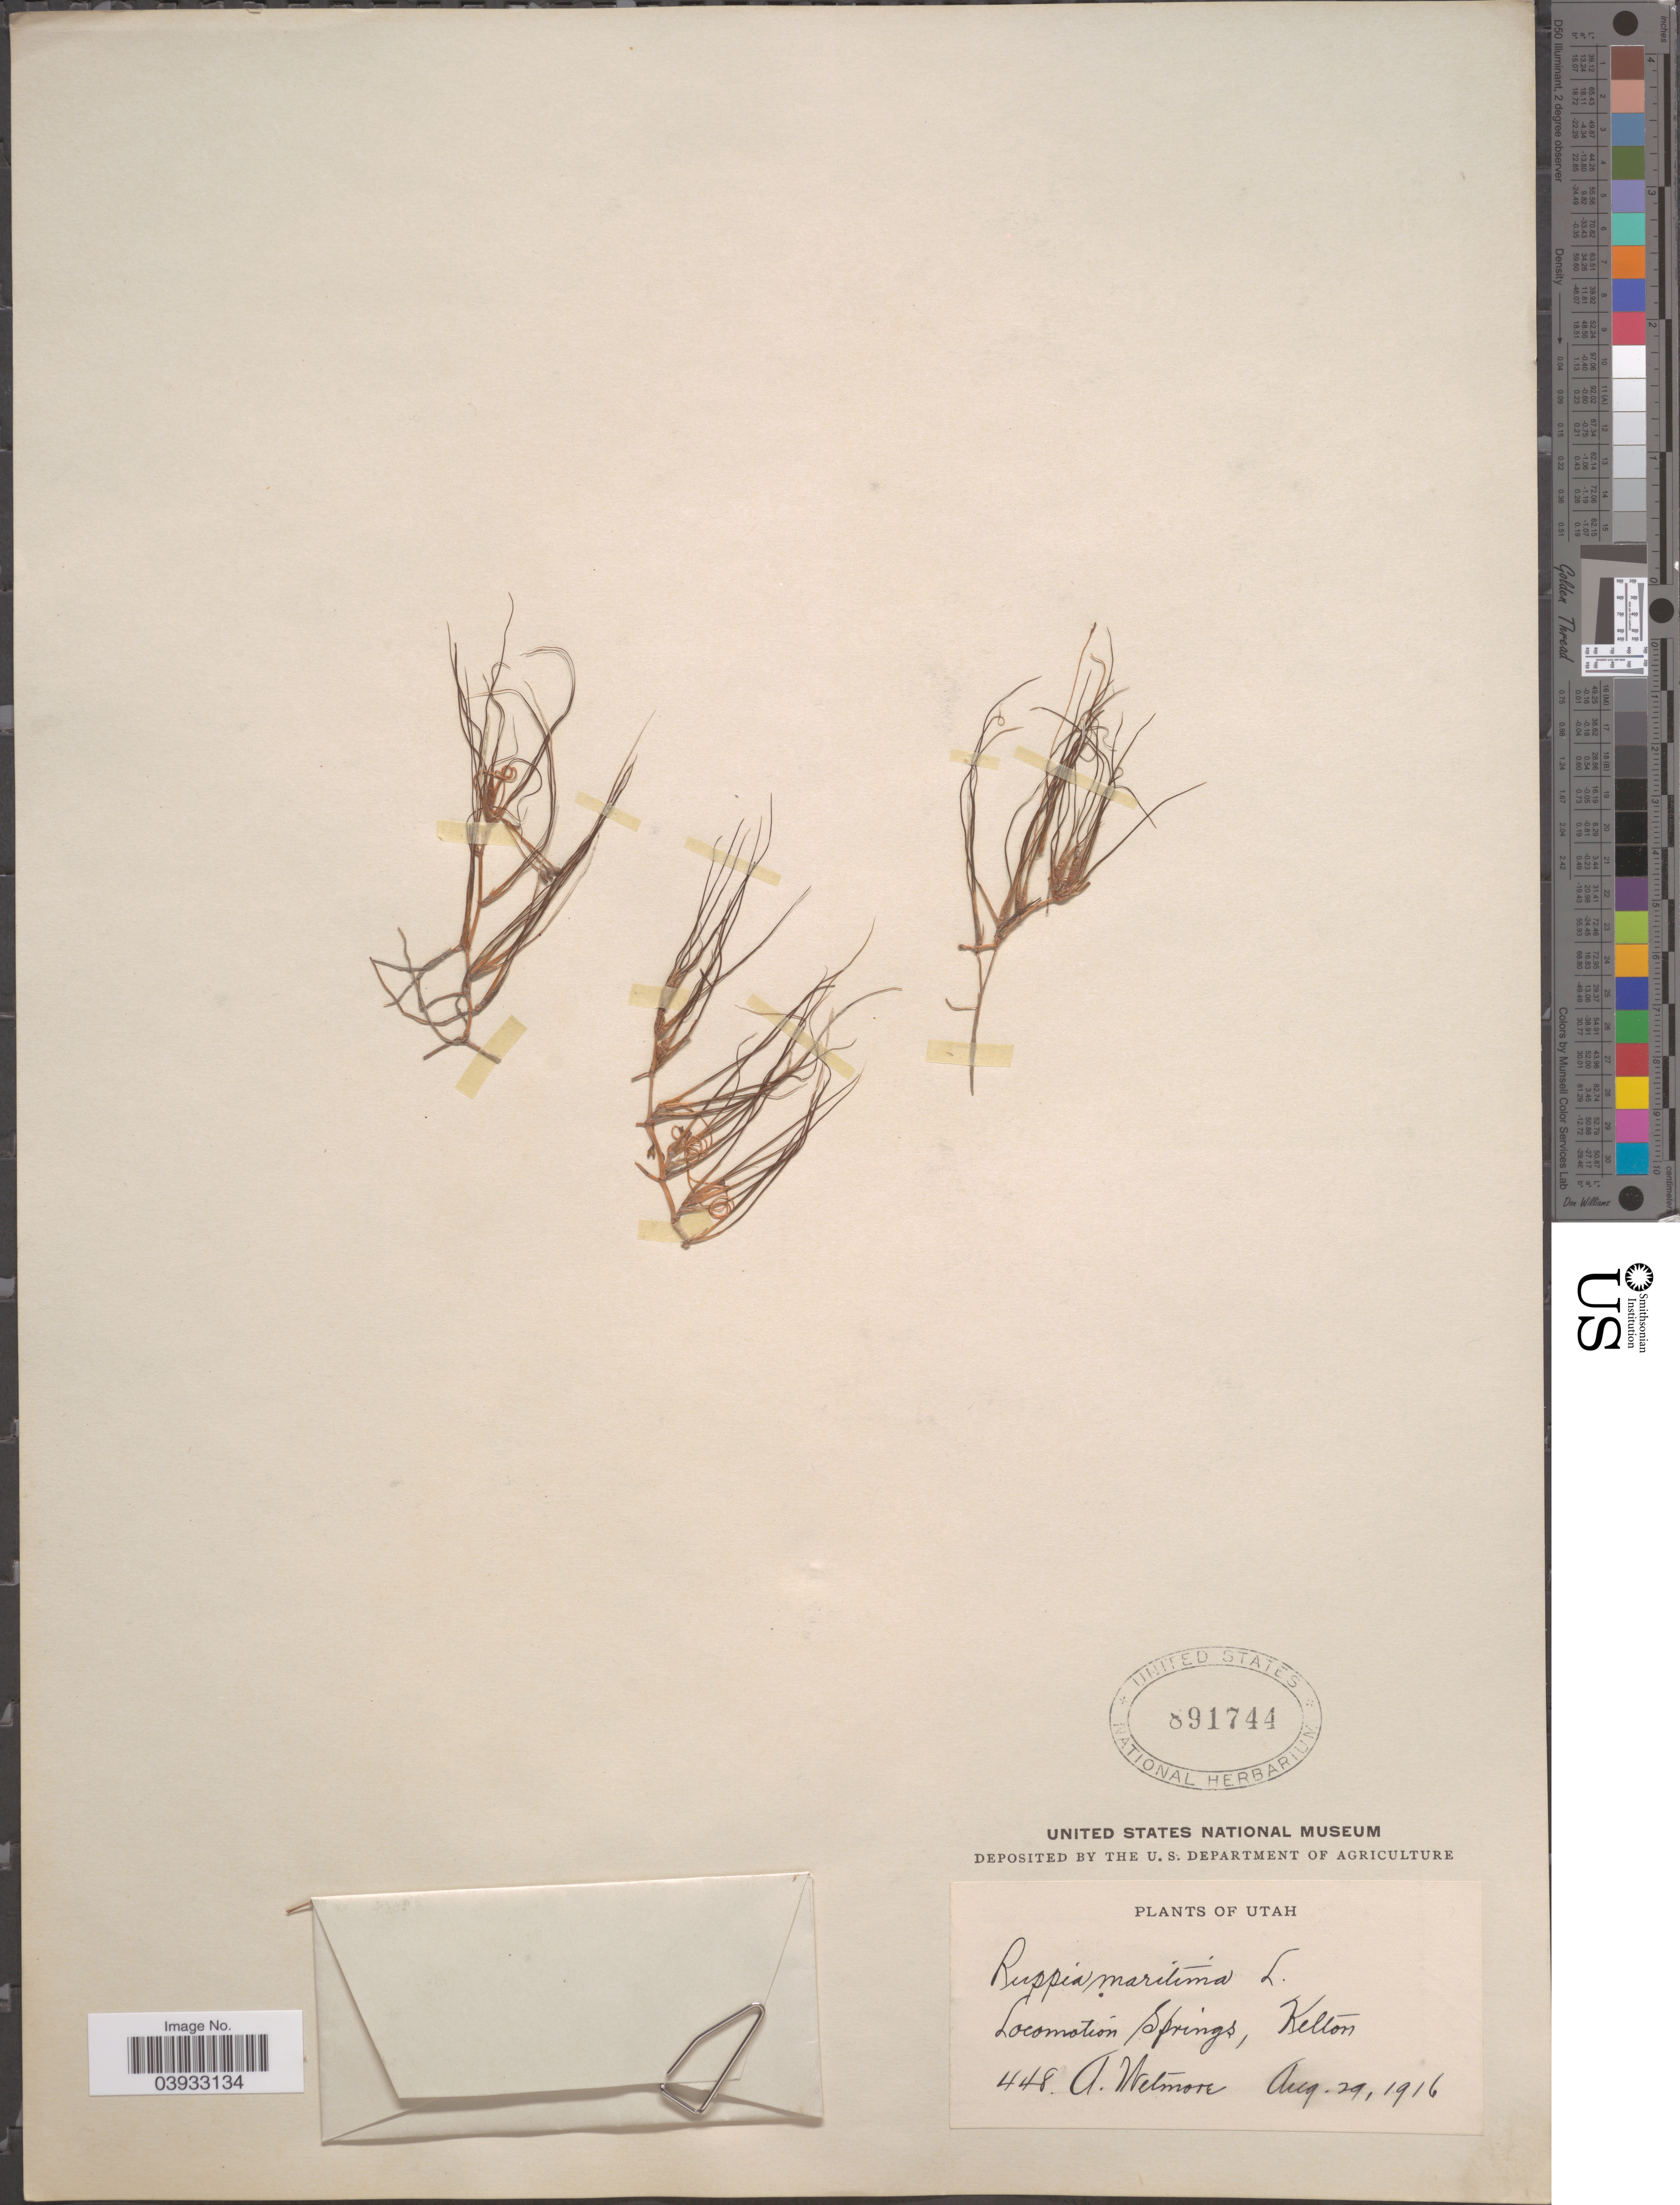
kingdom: Plantae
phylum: Tracheophyta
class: Liliopsida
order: Alismatales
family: Ruppiaceae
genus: Ruppia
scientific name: Ruppia maritima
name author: L.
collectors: A. Wetmore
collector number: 448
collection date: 1916-08-29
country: United States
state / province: Utah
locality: Locomotion Springs, Kelton.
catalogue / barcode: US 891744